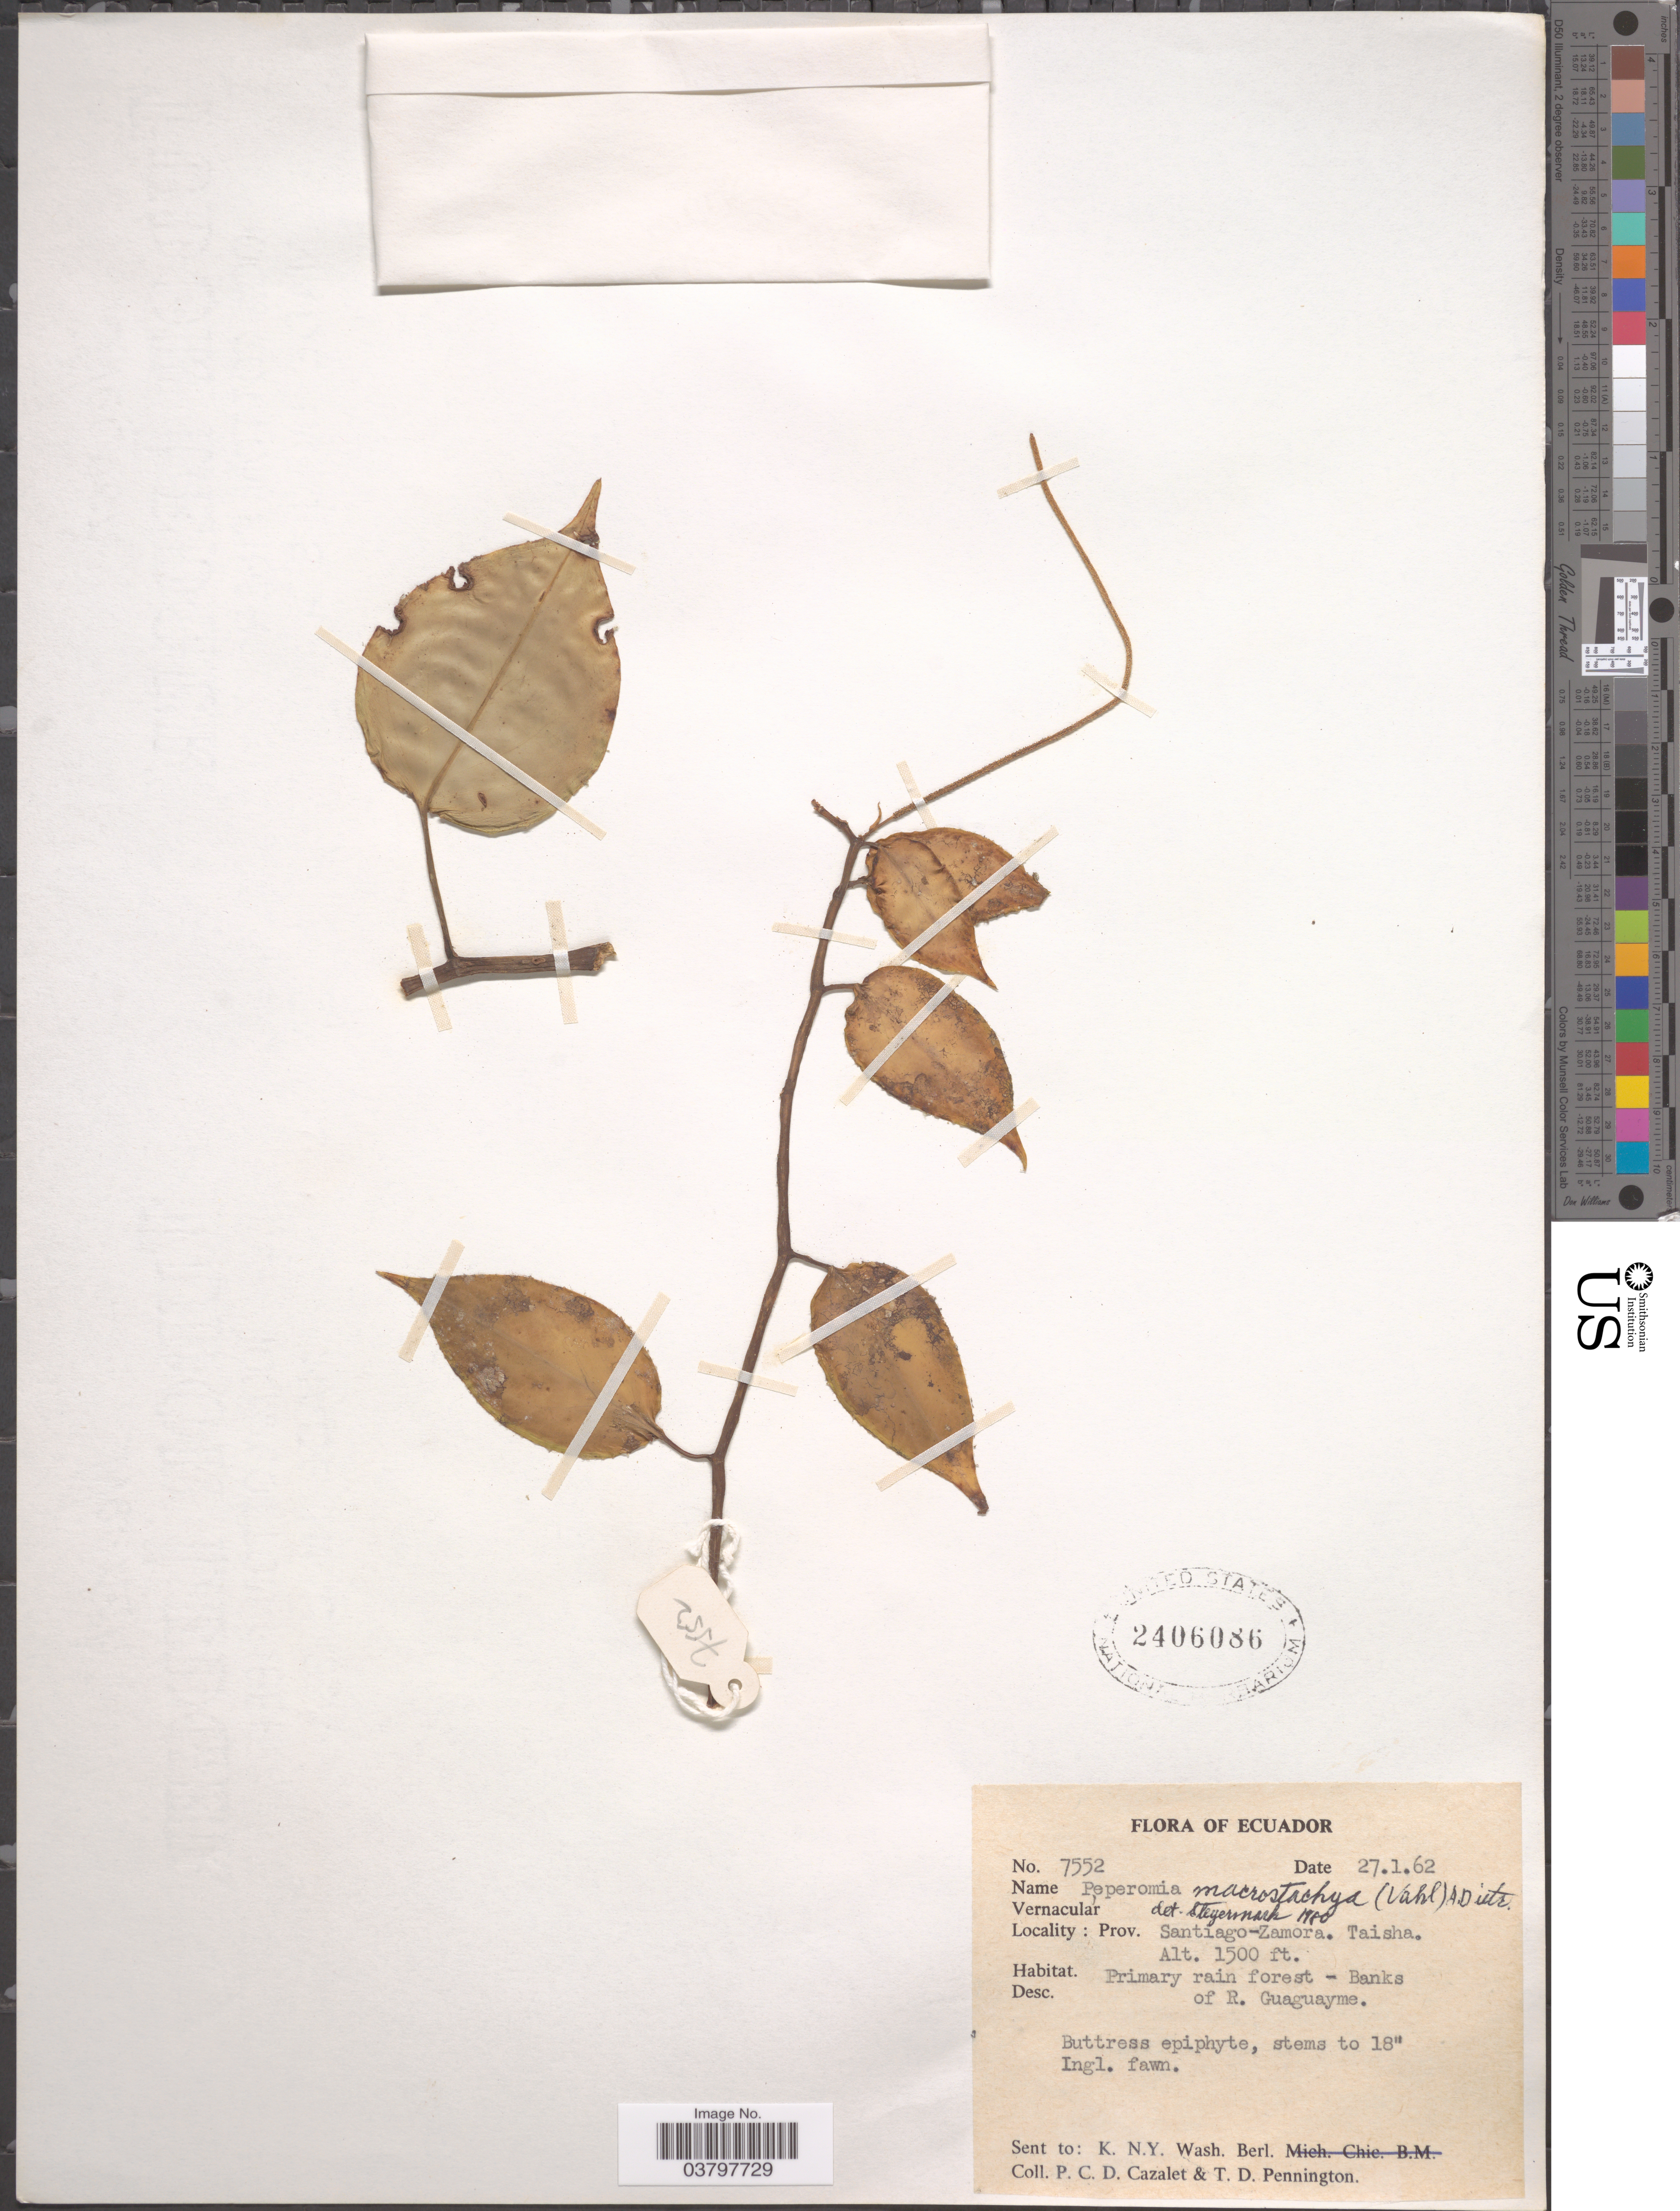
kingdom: Plantae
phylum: Tracheophyta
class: Magnoliopsida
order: Piperales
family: Piperaceae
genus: Peperomia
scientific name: Peperomia macrostachya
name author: (Vahl) A. Dietr.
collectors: P. C. D. Cazalet & T. D. Pennington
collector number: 7552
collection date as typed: Transcribed d/m/y: 27/1/62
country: Ecuador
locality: Prov. Santiago-Zamora. Taisha. Primary rain forest - Banks of R. Guaguayme.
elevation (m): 457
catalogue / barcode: US 2406086